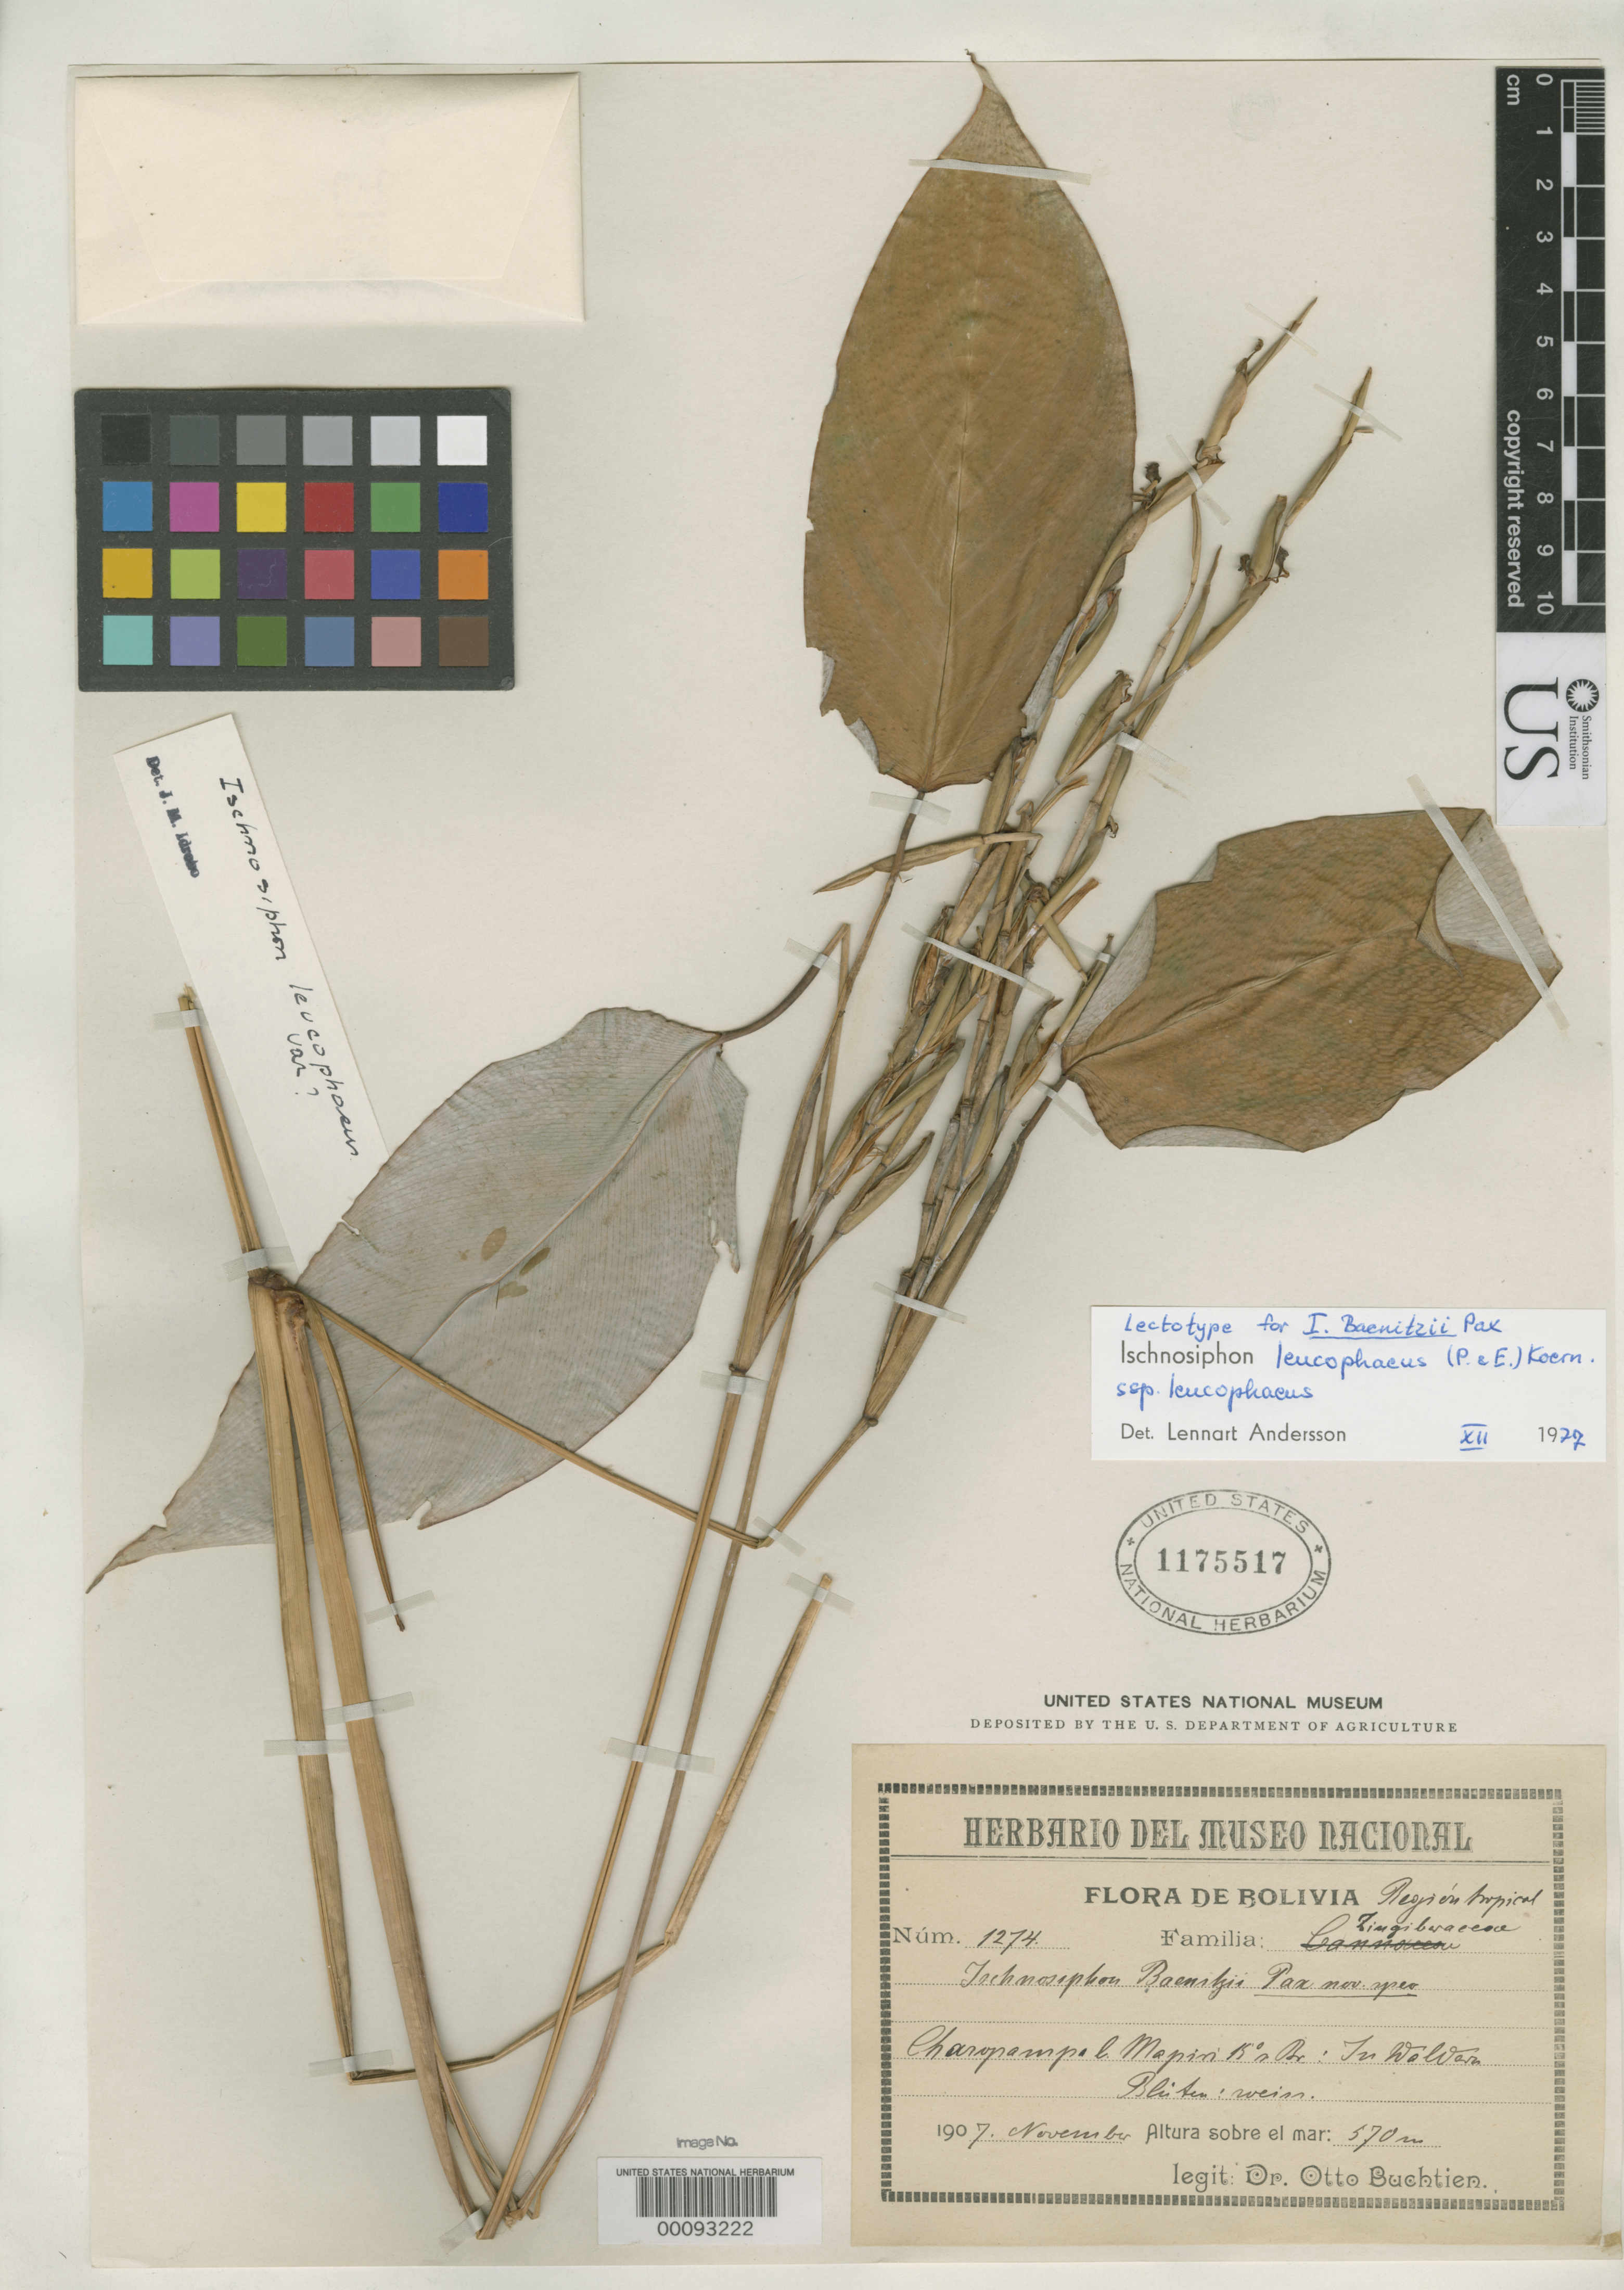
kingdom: Plantae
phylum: Tracheophyta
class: Liliopsida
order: Zingiberales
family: Marantaceae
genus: Ischnosiphon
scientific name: Ischnosiphon baenitzii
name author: Pax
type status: Isotype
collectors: O. Buchtien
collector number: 1274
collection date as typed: Nov 1907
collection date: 1907-11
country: Bolivia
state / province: La Paz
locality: Mapiri.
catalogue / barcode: US 1175517